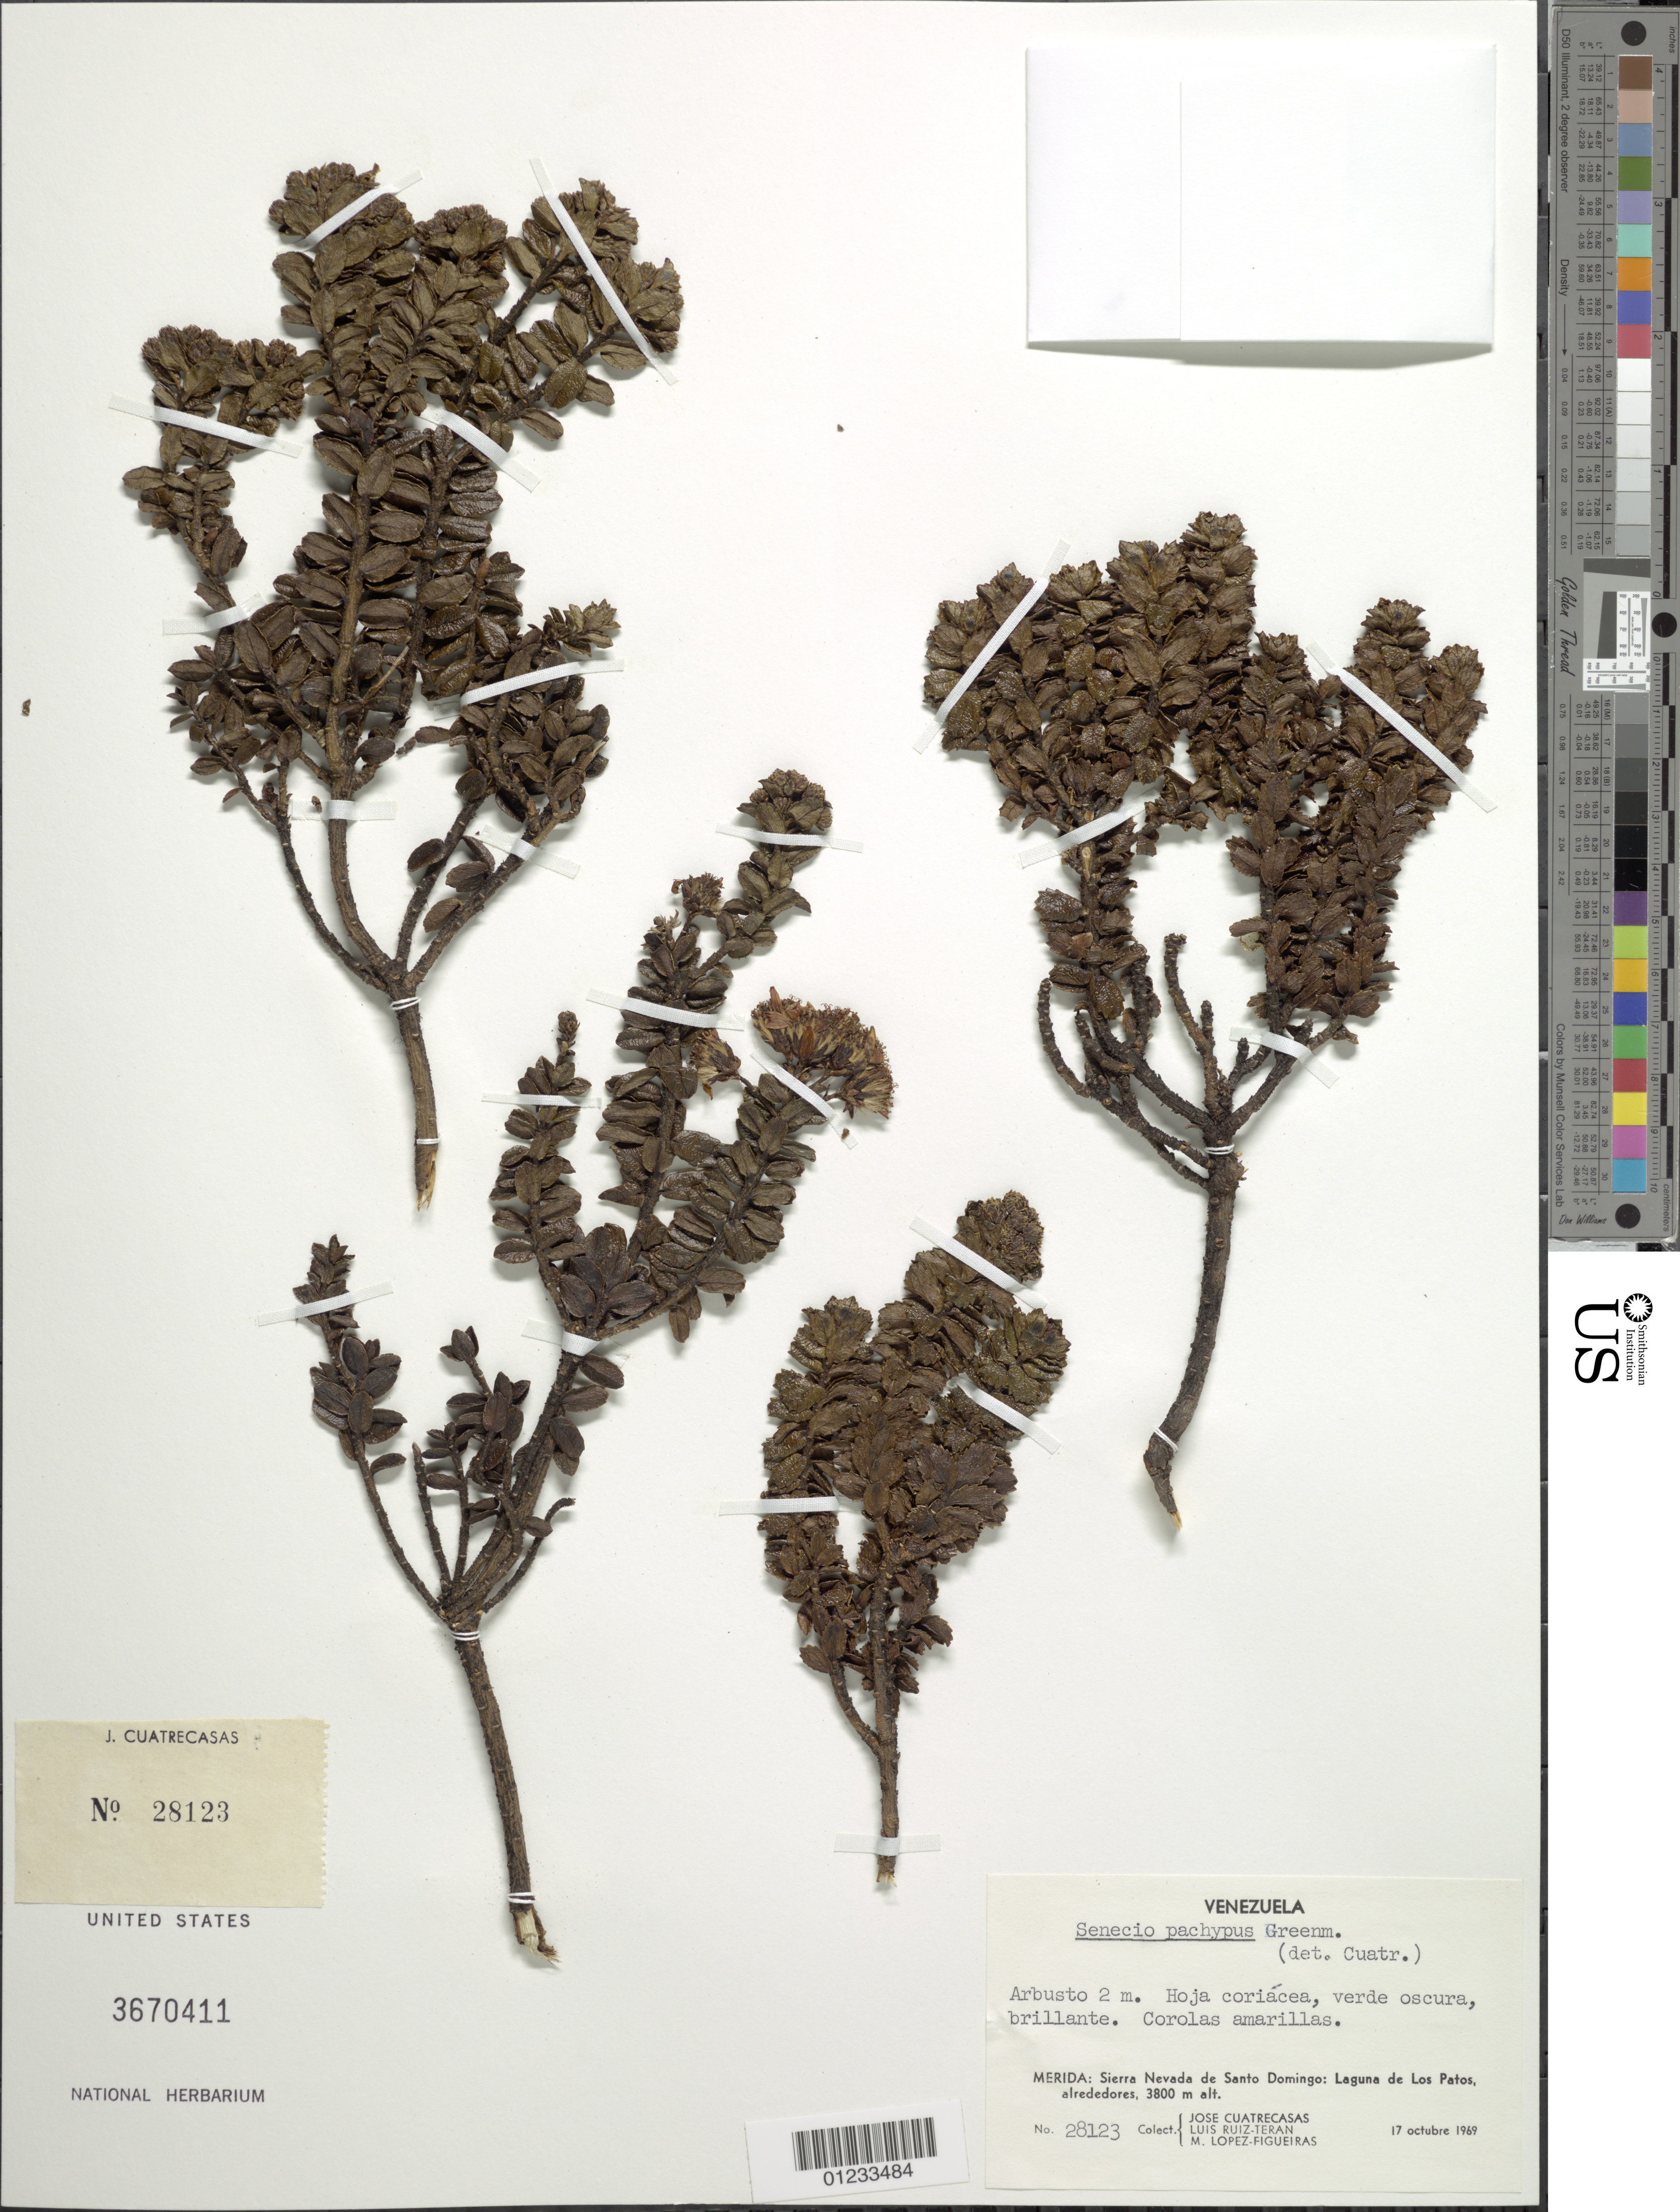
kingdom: Plantae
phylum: Tracheophyta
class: Magnoliopsida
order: Asterales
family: Asteraceae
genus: Pentacalia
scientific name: Pentacalia pachypus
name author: (Greenm.) Cuatrec.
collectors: J. Cuatrecasas, L. E. Ruíz-Terán & M. López Figueiras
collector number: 28123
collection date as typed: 17 Oct 1969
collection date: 1969-10-17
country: Venezuela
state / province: Mérida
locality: Sierra Nevada de Santo Domingo: Laguna de Los Patos, alrededores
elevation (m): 3800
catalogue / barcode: US 3670411